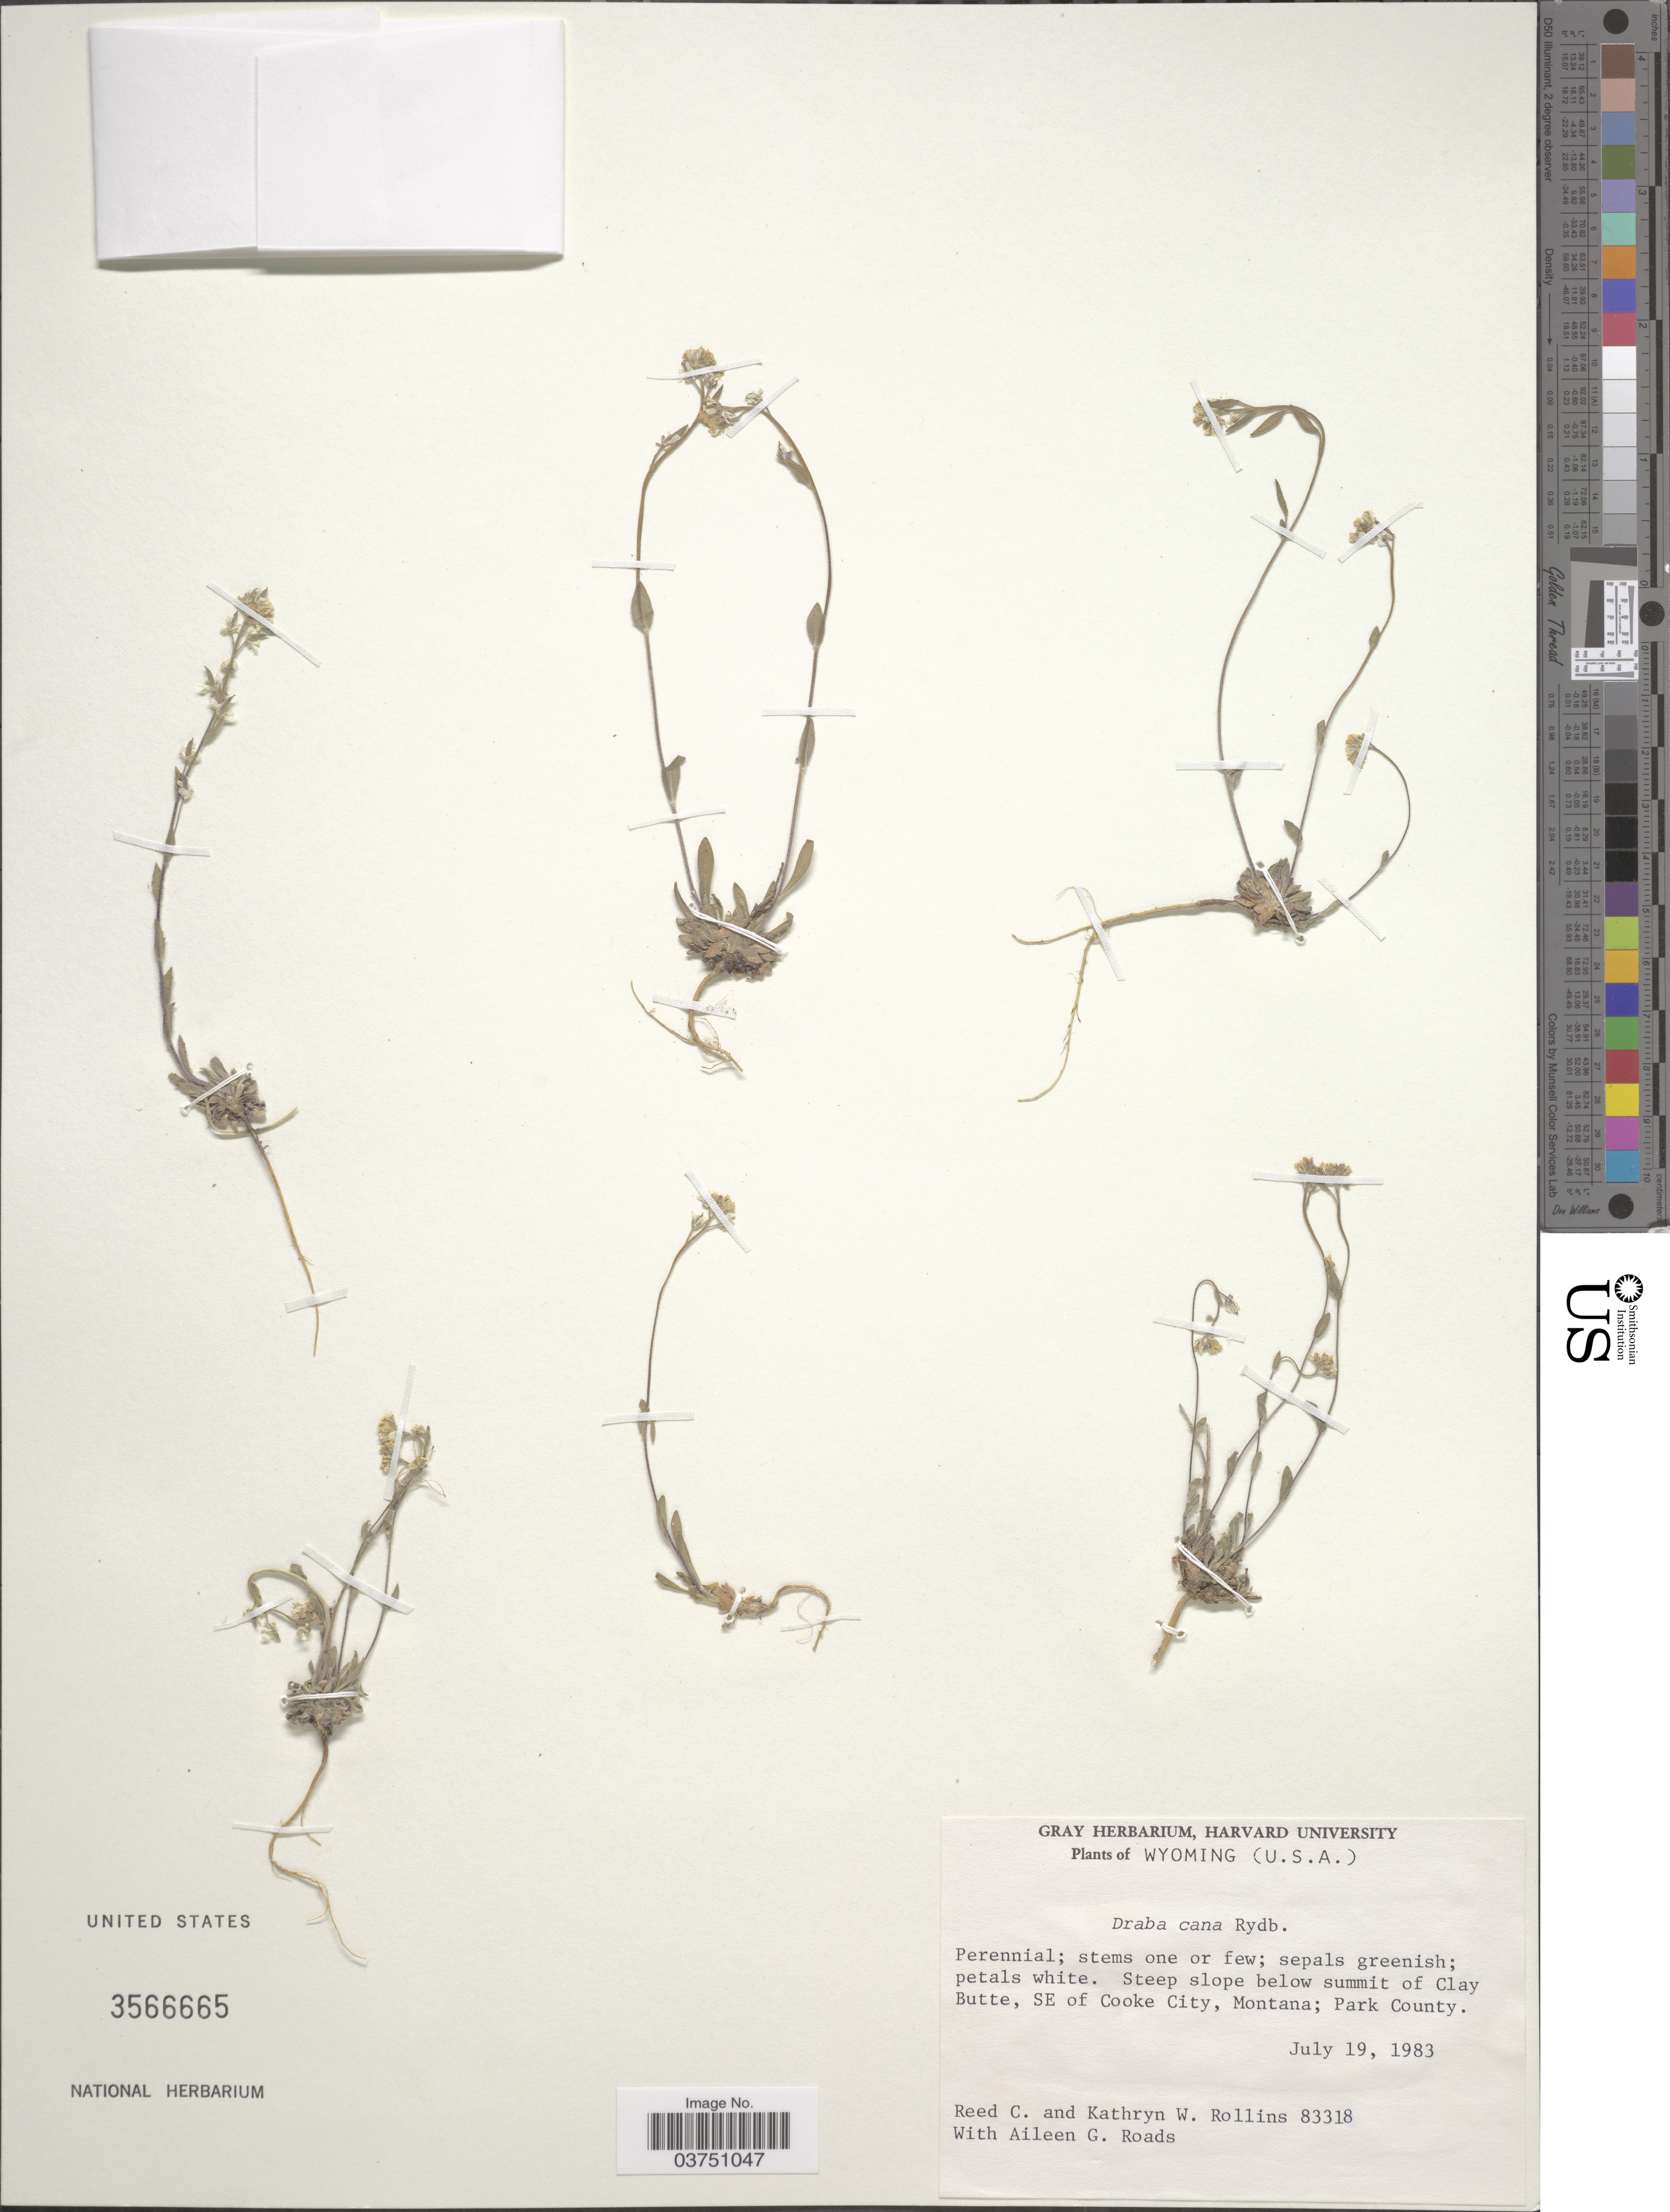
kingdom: Plantae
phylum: Tracheophyta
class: Magnoliopsida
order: Brassicales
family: Brassicaceae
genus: Draba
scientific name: Draba cana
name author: Rydb.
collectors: R. C. Rollins, K. W. Rollins & A. Roads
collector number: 83318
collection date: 1983-07-19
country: United States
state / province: Wyoming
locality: Steep slope below summit of Clay Butte, SE of Cooke City, Montana; Park County.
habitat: steep slope below summit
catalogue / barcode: US 3566665